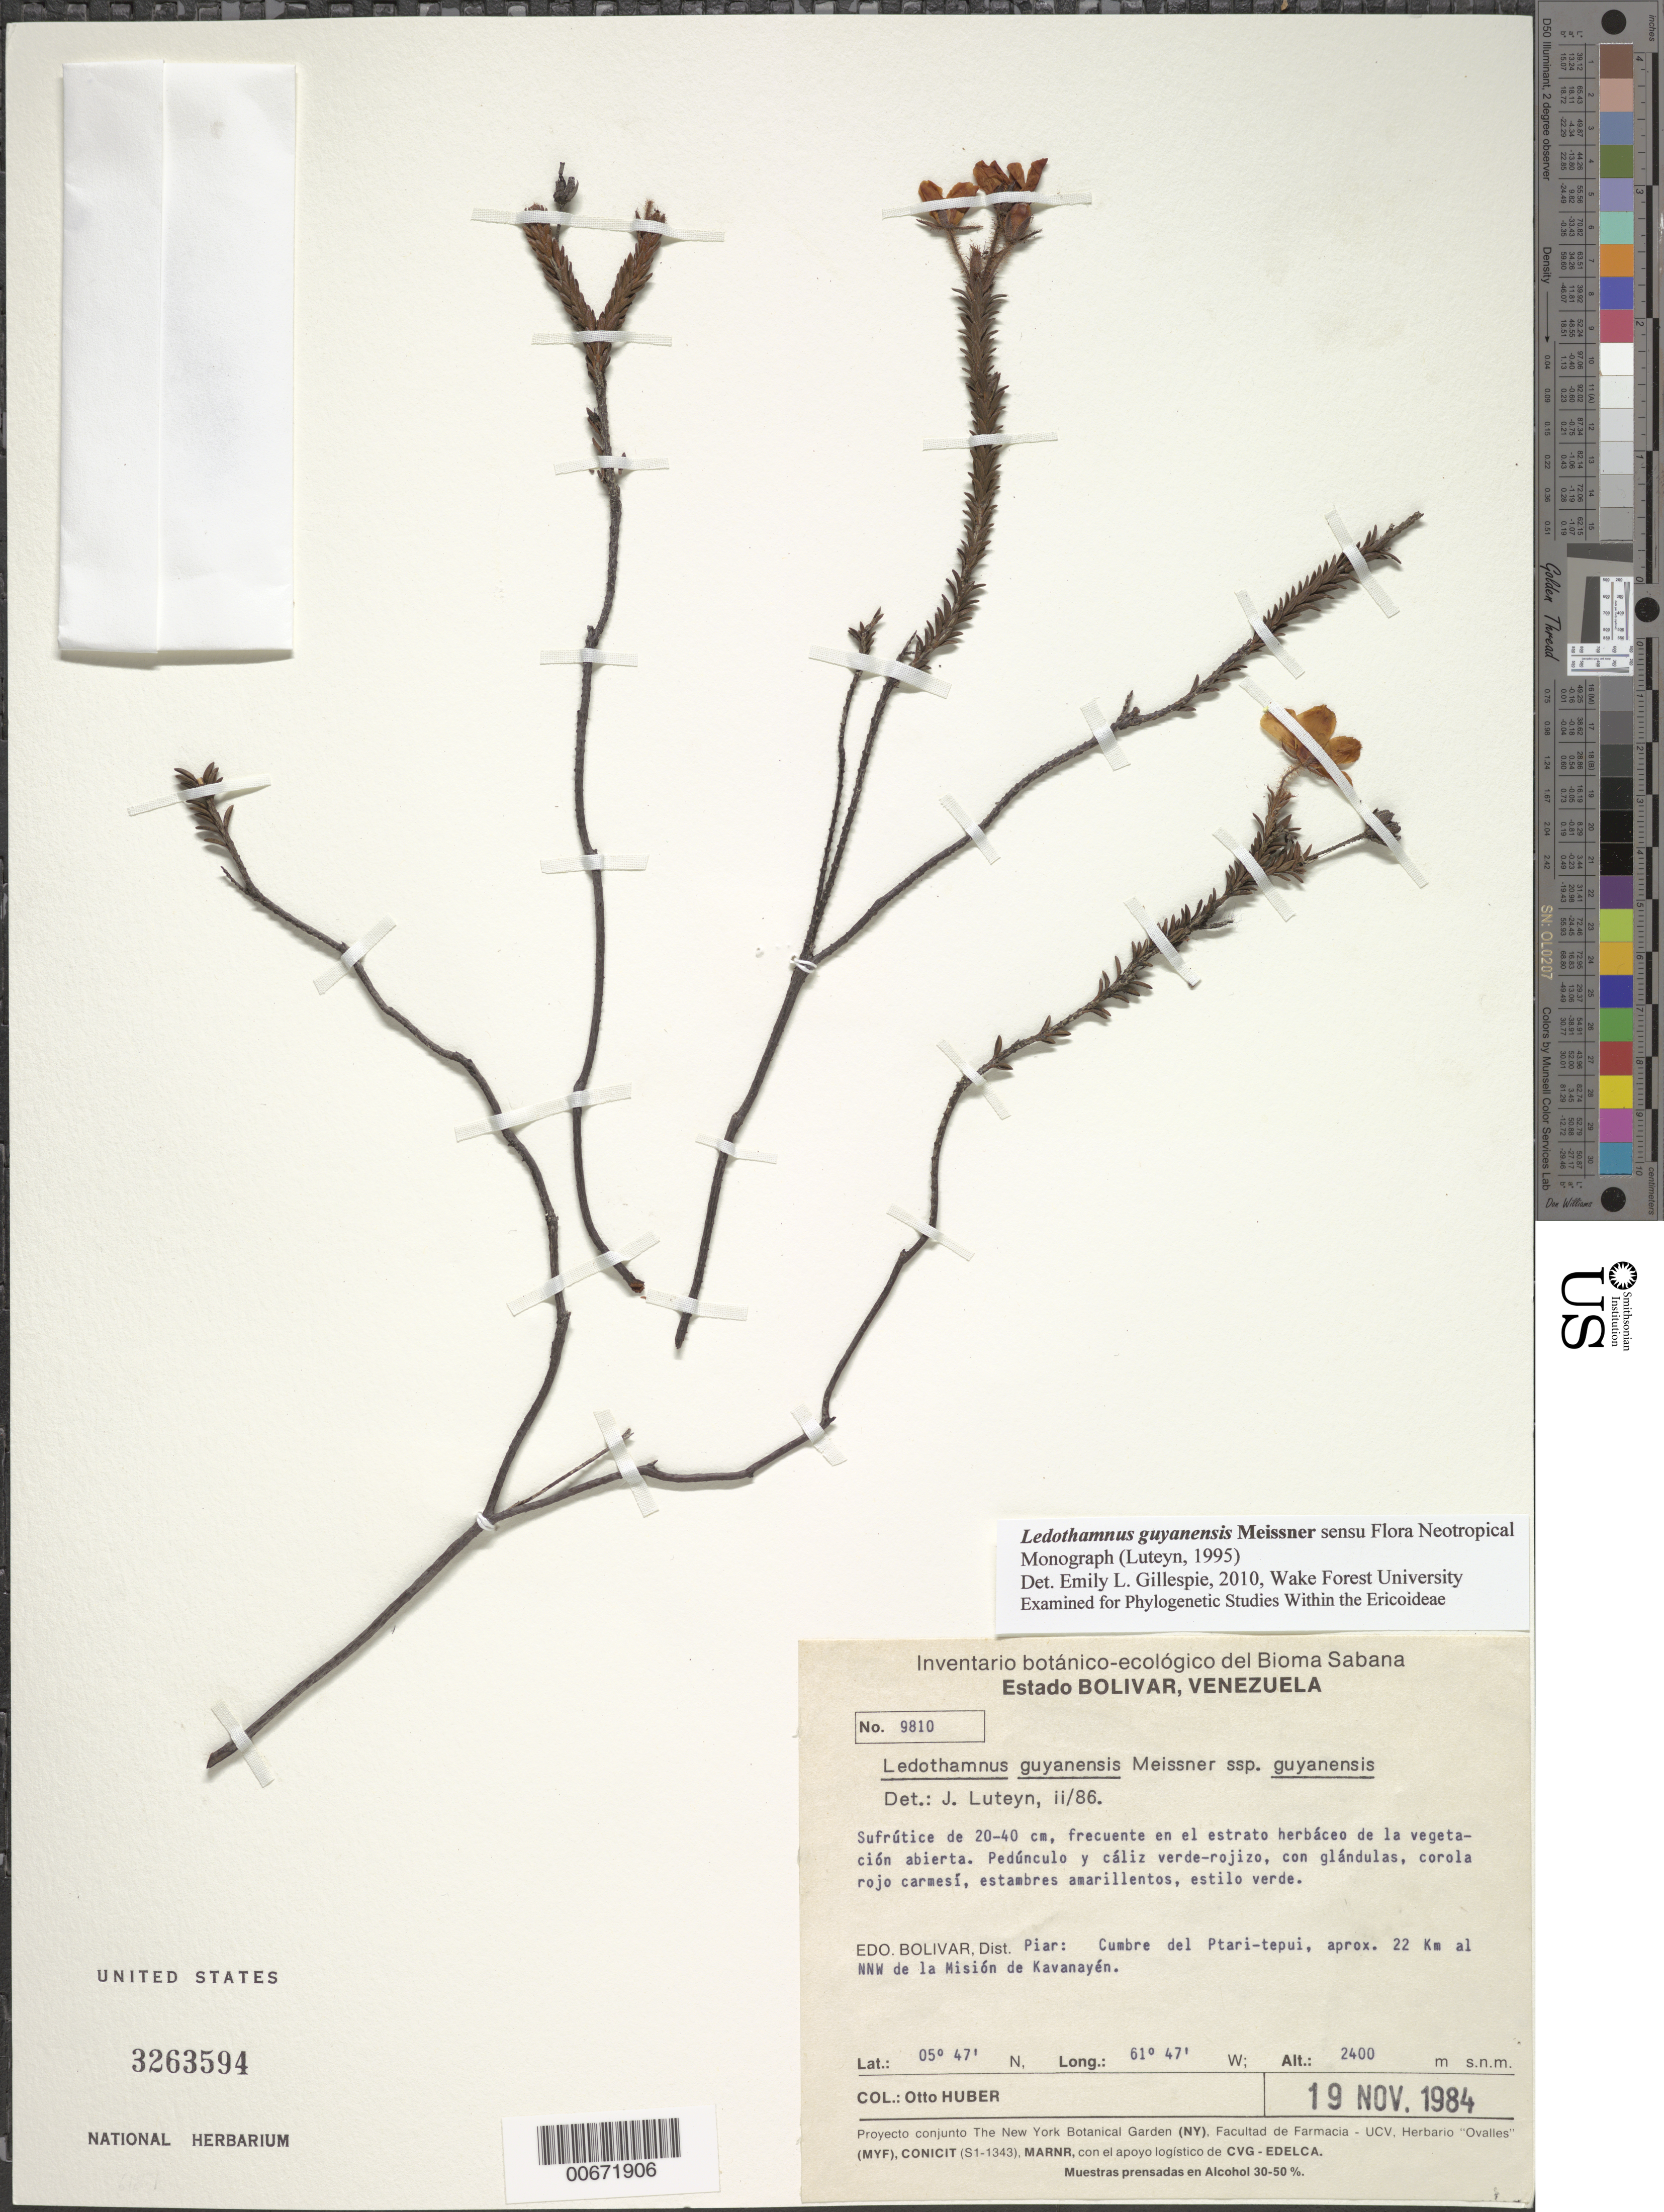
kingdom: Plantae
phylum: Tracheophyta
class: Magnoliopsida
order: Ericales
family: Ericaceae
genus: Ledothamnus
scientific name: Ledothamnus guyanensis subsp. guyanensis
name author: Meisn.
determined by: Luteyn, J. L.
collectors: O. Huber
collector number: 9810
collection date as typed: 19-Nov-84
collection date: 1984-11-19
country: Venezuela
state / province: Bolívar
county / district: Piar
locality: Ptari-tepuí, cumbre, aprox. 22 km NNW de la Misión de Kavanayén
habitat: Cumbre. En el estrato herbaceo de la vegetacion abierta.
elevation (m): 2400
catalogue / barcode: US 3263594